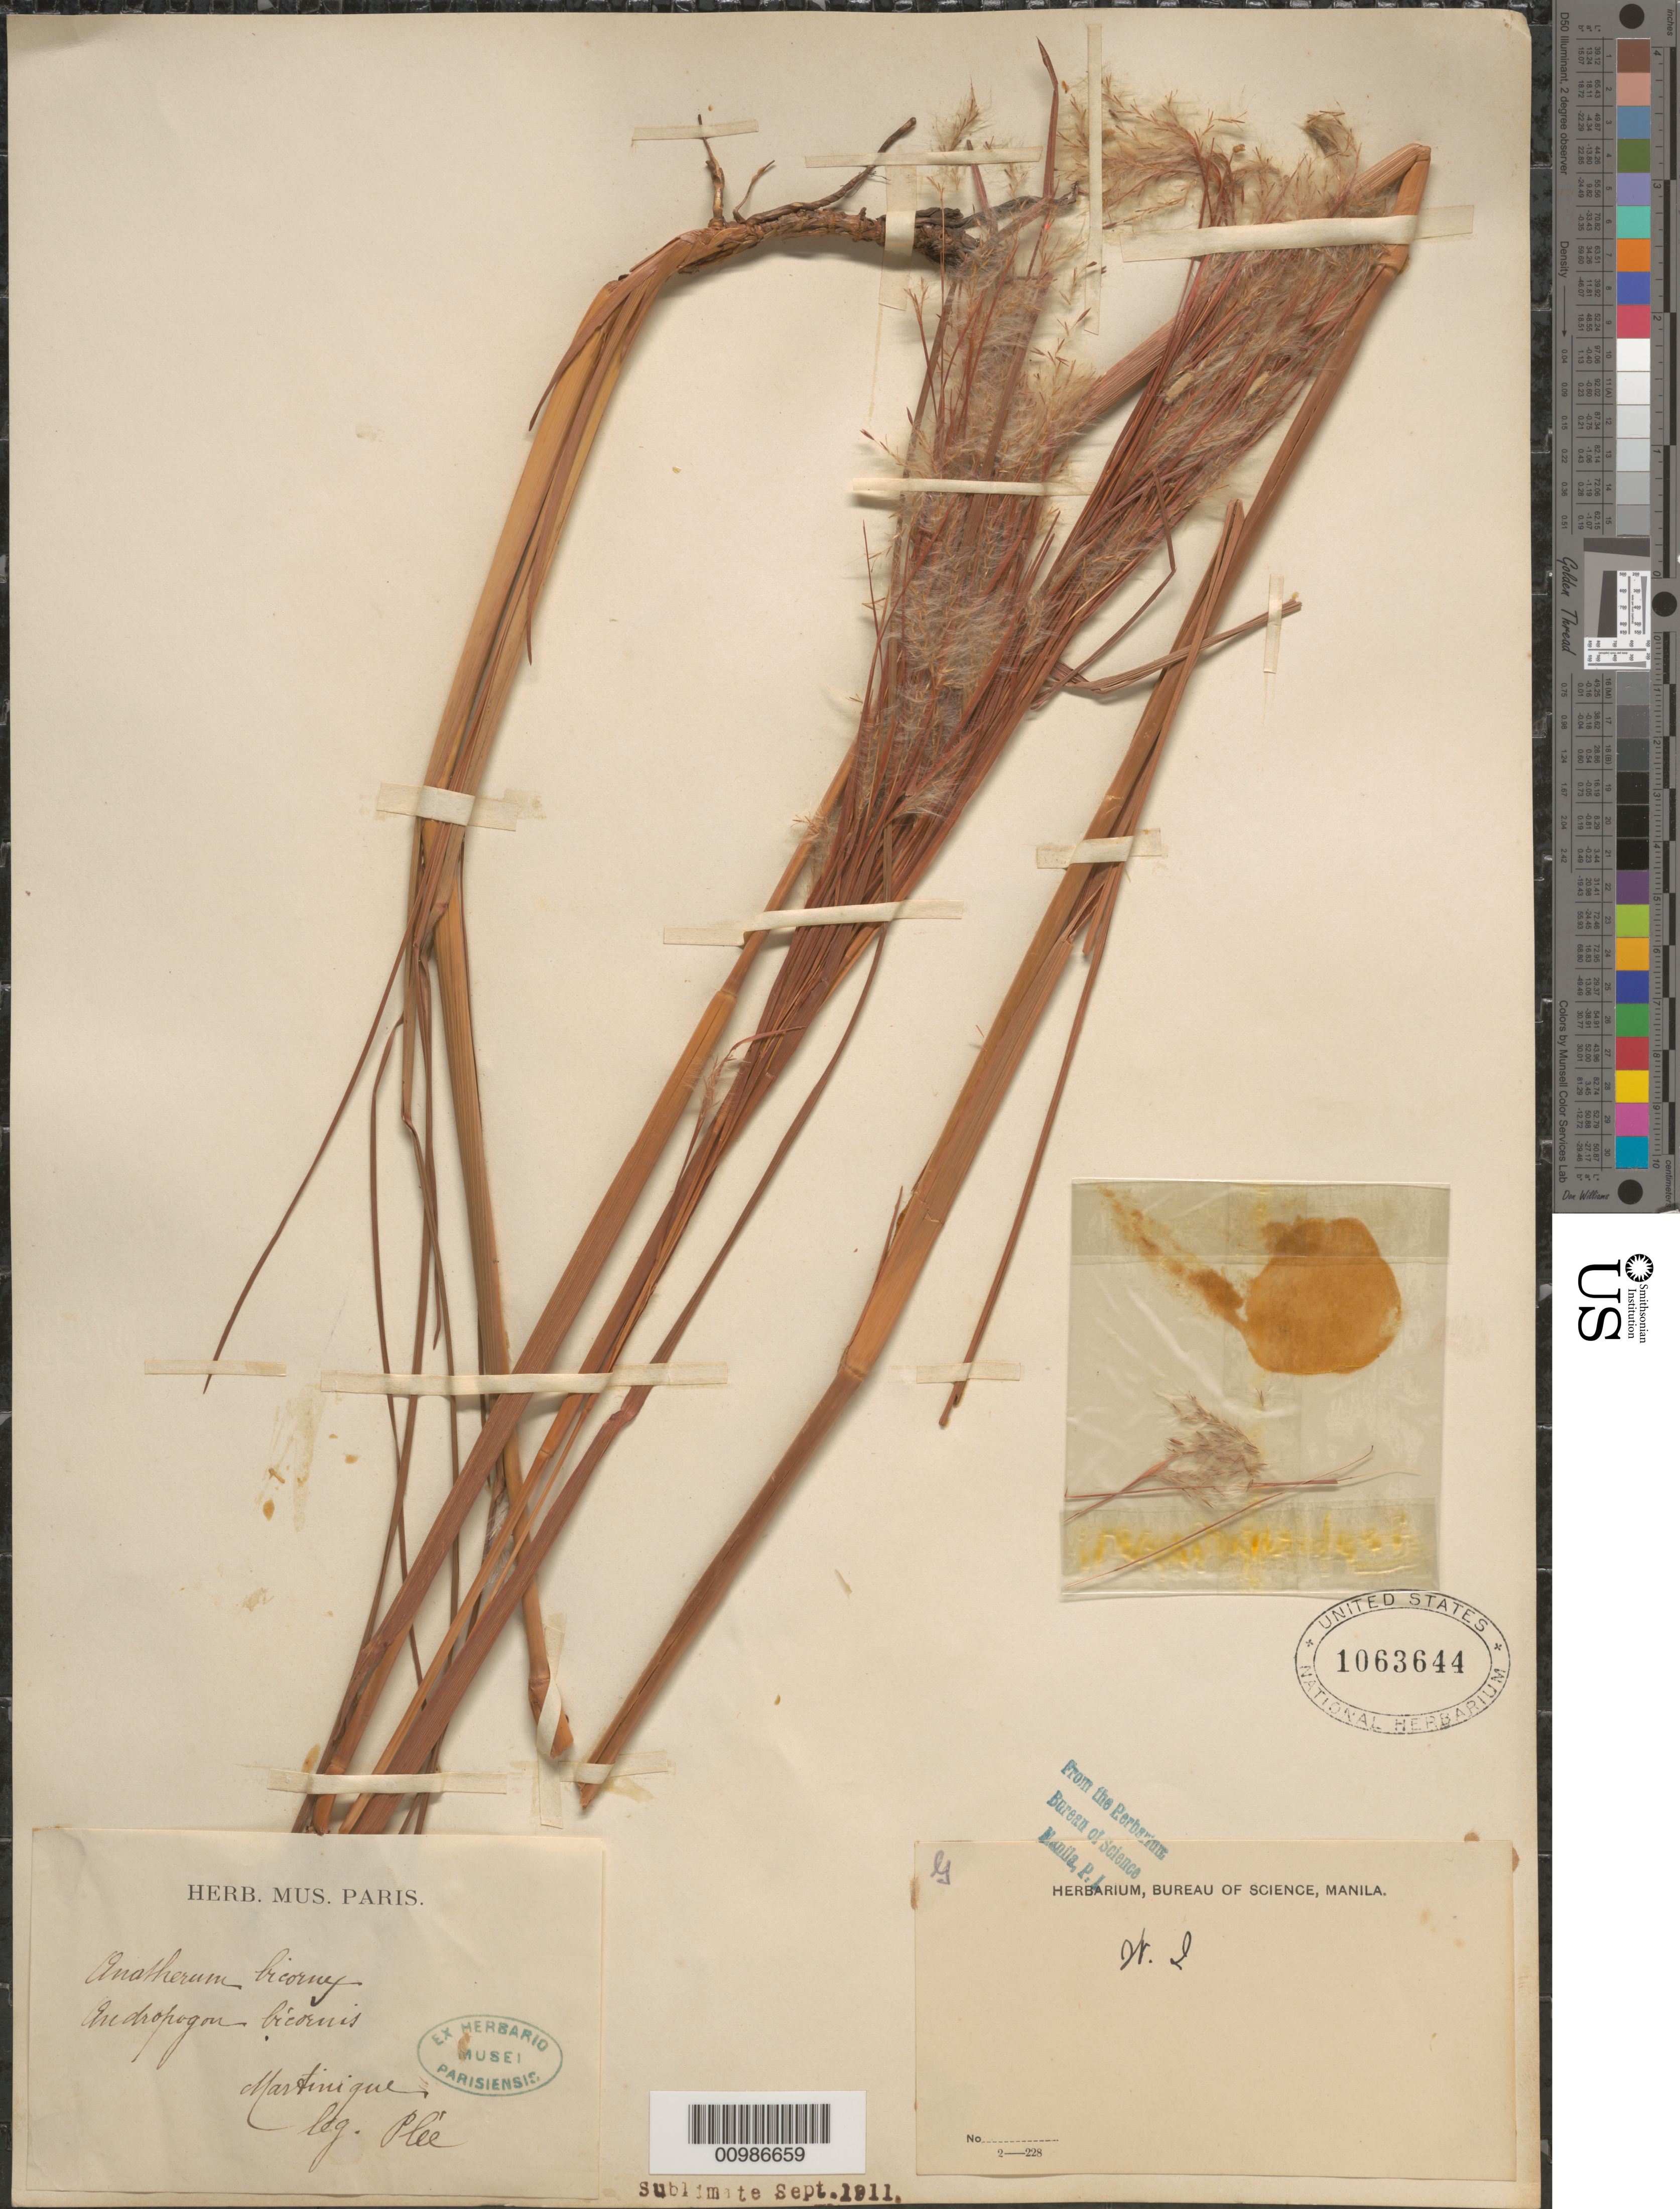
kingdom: Plantae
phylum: Tracheophyta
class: Liliopsida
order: Poales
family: Poaceae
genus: Andropogon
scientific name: Andropogon bicornis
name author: L.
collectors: A. Plée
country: Martinique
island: Martinique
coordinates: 0 N, 0 E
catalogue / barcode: US 1063644